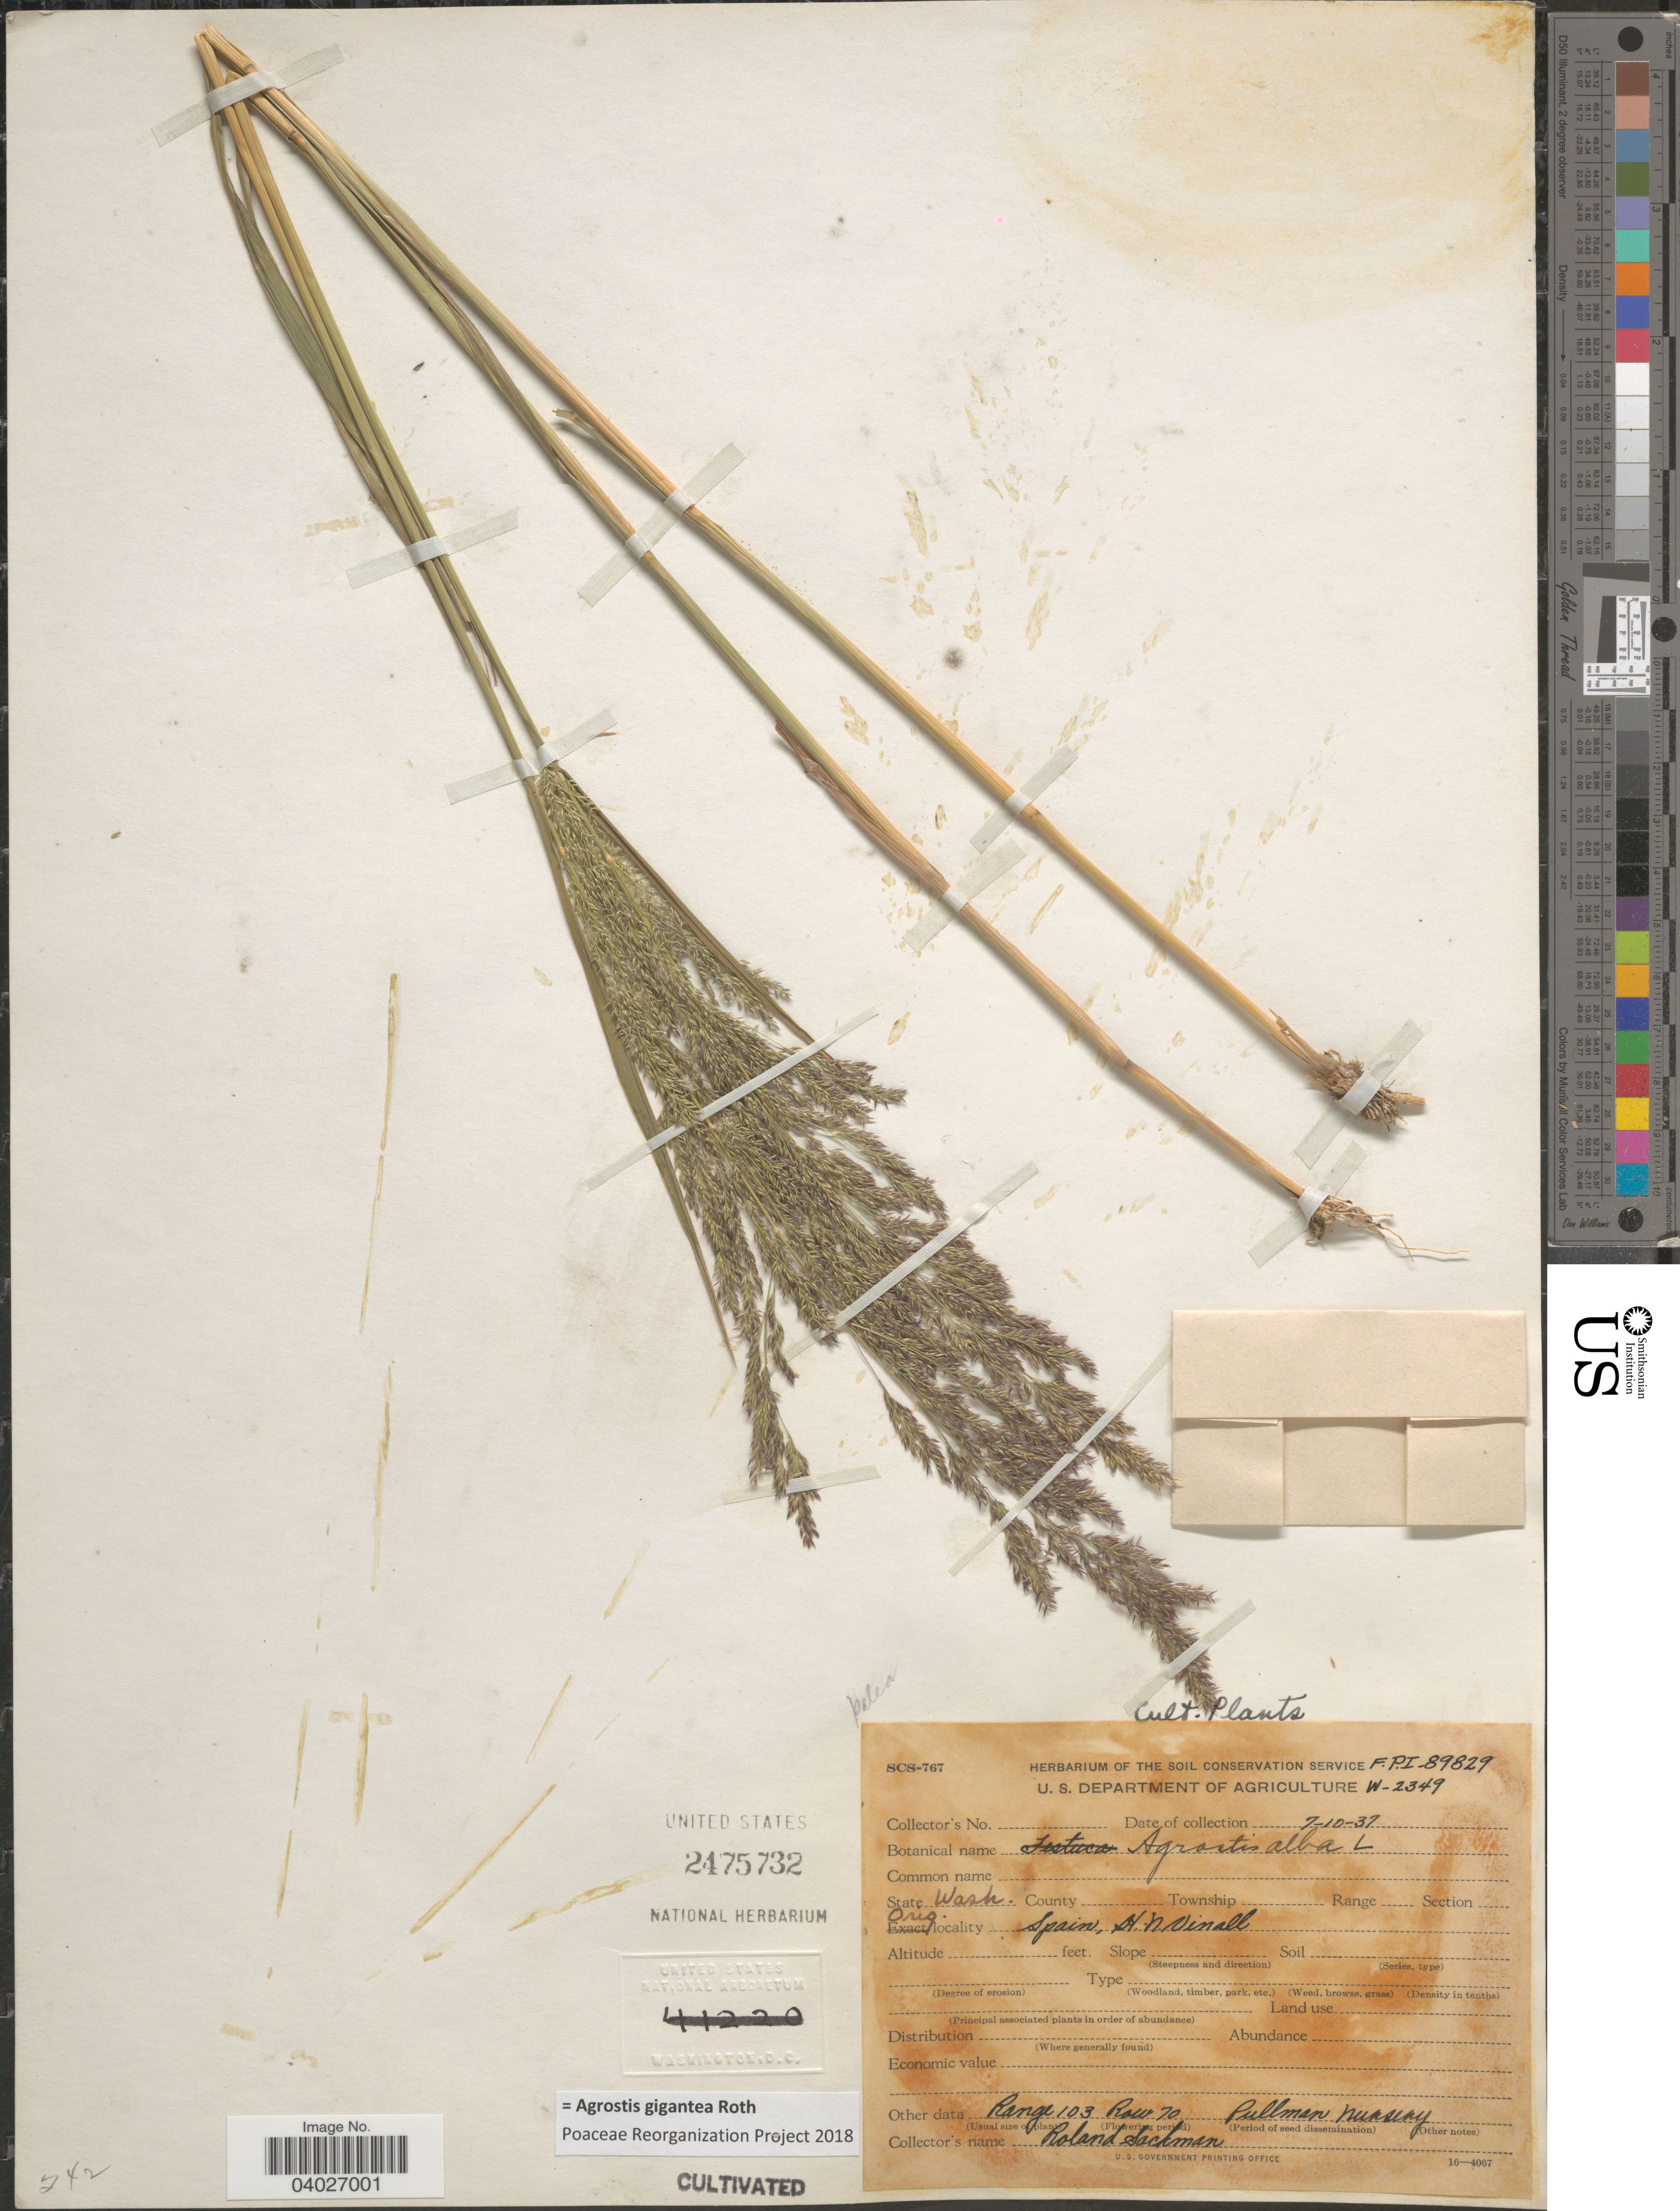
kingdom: Plantae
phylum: Tracheophyta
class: Liliopsida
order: Poales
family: Poaceae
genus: Agrostis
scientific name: Agrostis gigantea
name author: Roth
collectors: R. Sackman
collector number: FPI-89829/W-2349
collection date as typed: Transcribed d/m/y: 10/7/37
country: United States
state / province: Washington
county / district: Whitman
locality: Range 103 Row 70 Pullman Nursery.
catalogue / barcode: US 2475732